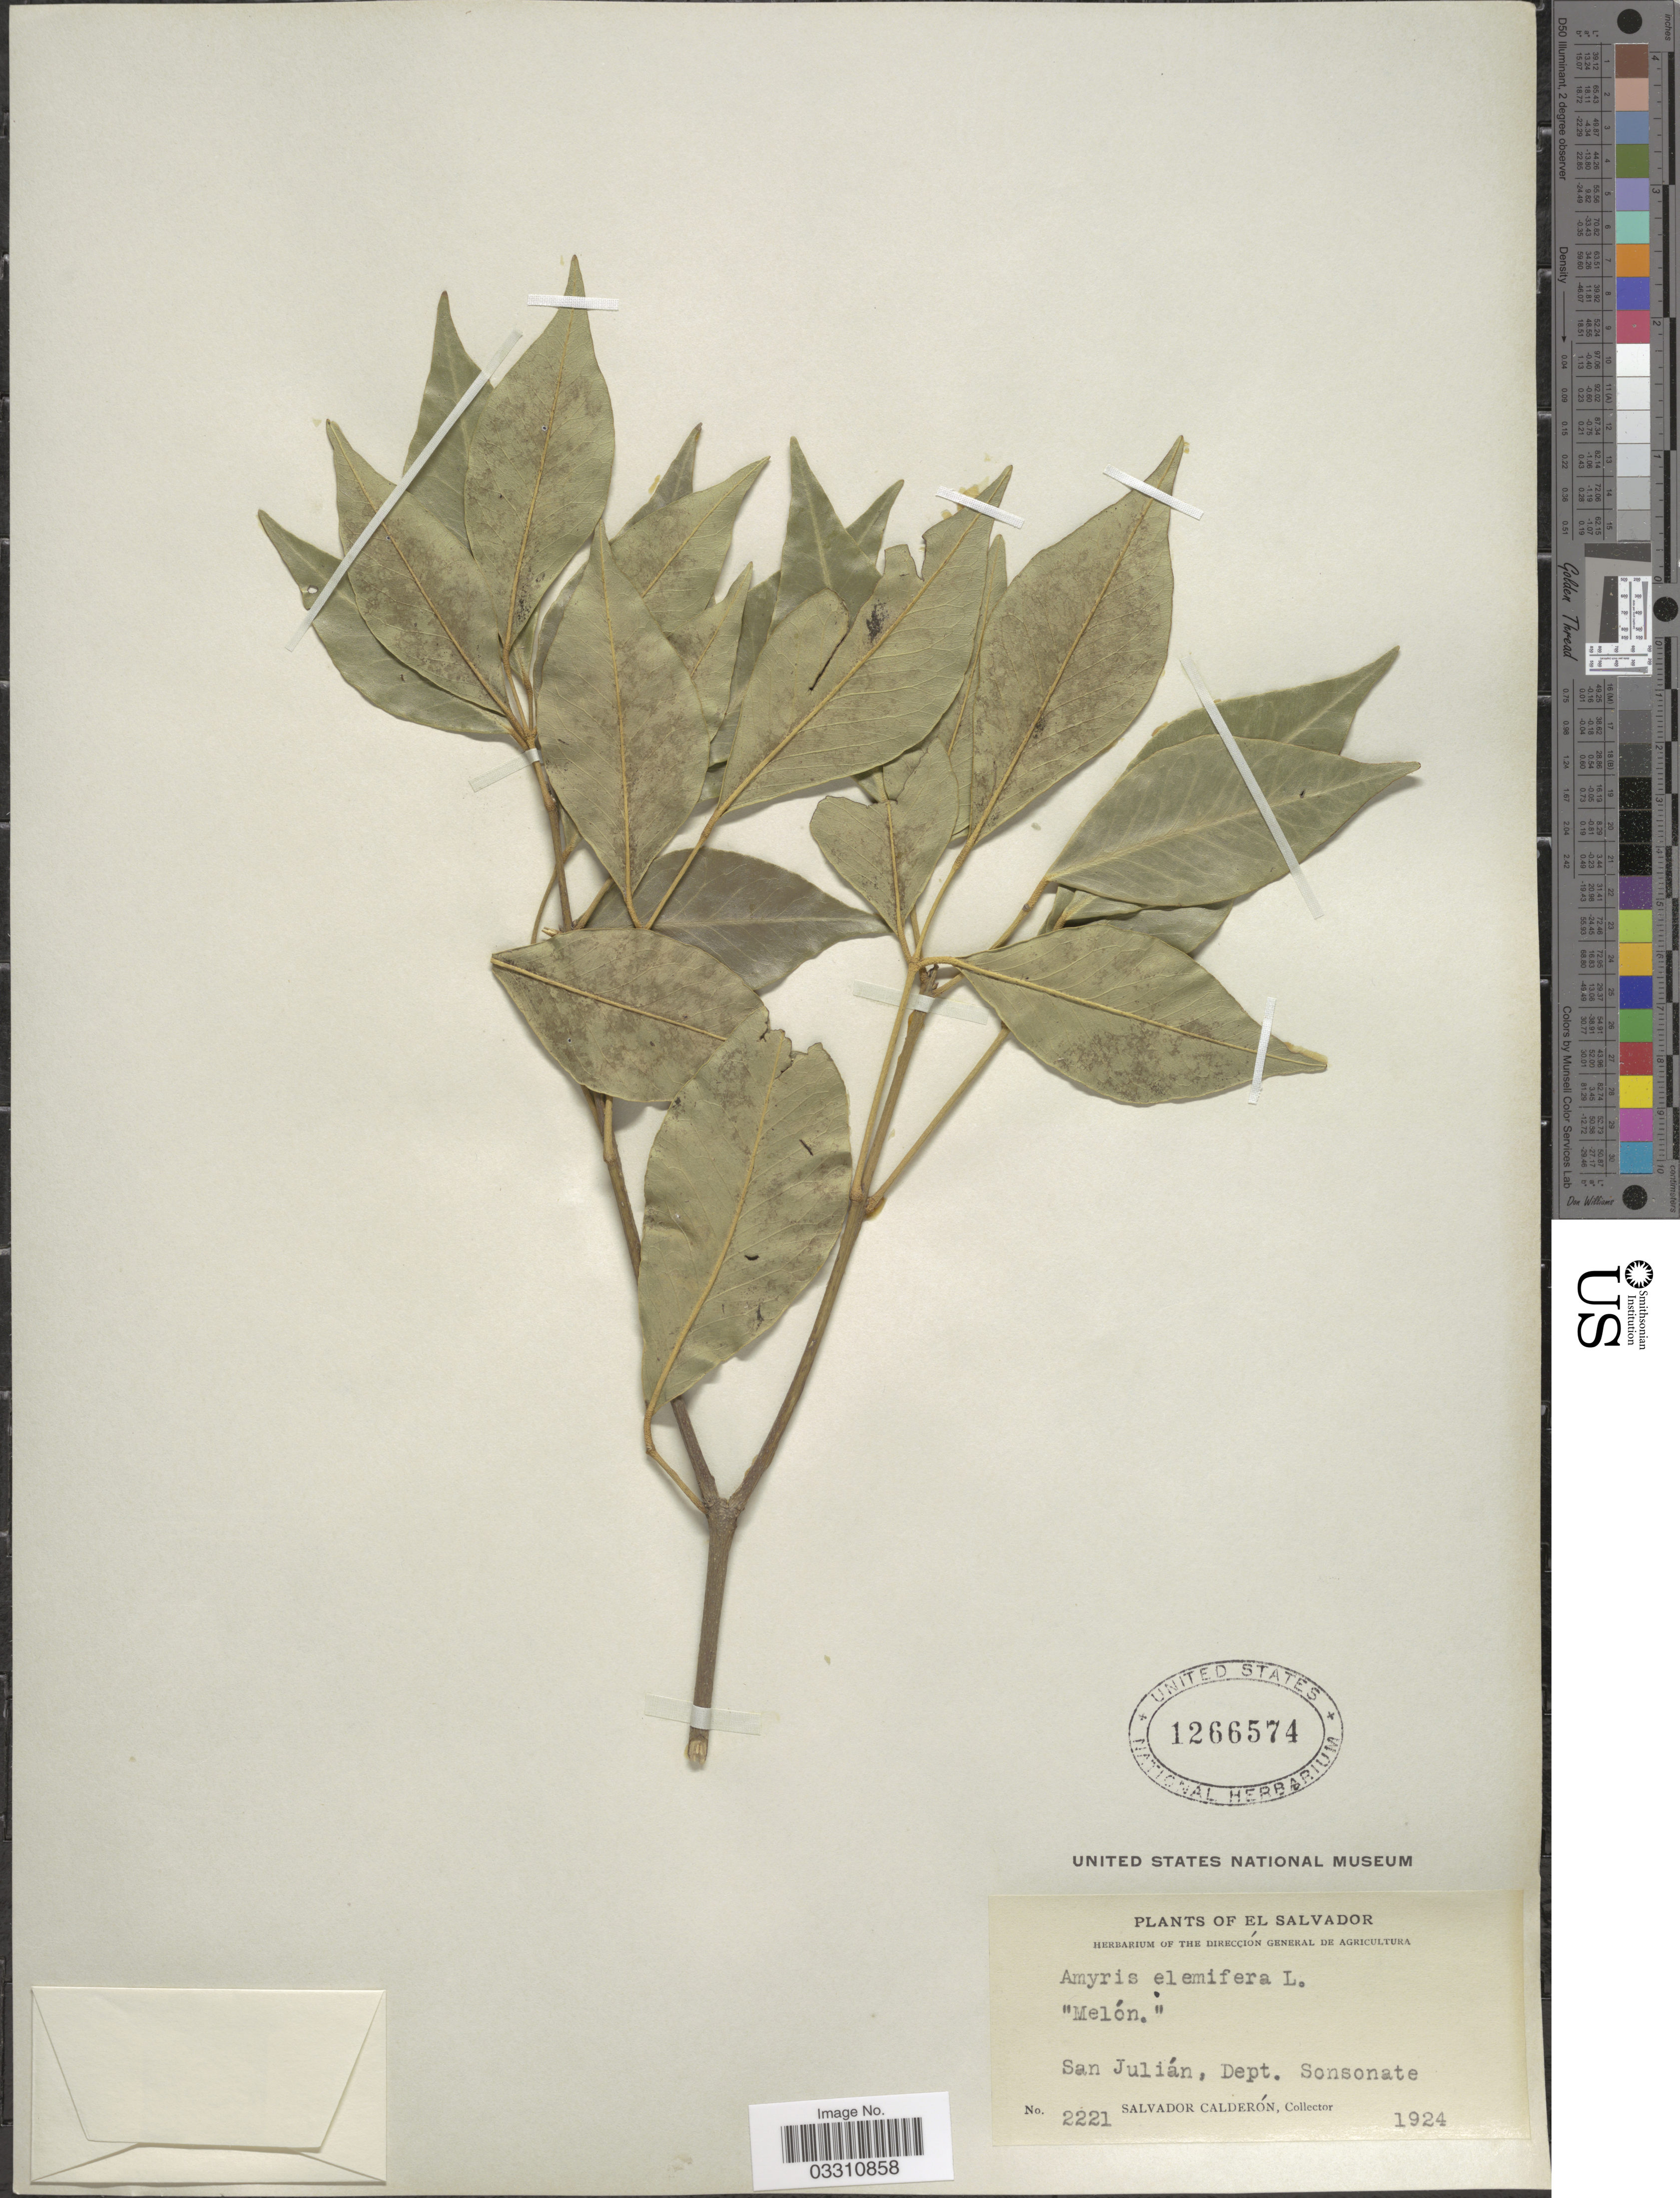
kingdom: Plantae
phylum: Tracheophyta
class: Magnoliopsida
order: Sapindales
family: Rutaceae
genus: Amyris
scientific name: Amyris balsamifera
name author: L.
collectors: S. Calderón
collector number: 2221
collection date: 1924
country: El Salvador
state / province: Sonsonate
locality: San Julián, Dept. Sonsonate.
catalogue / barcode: US 1266574